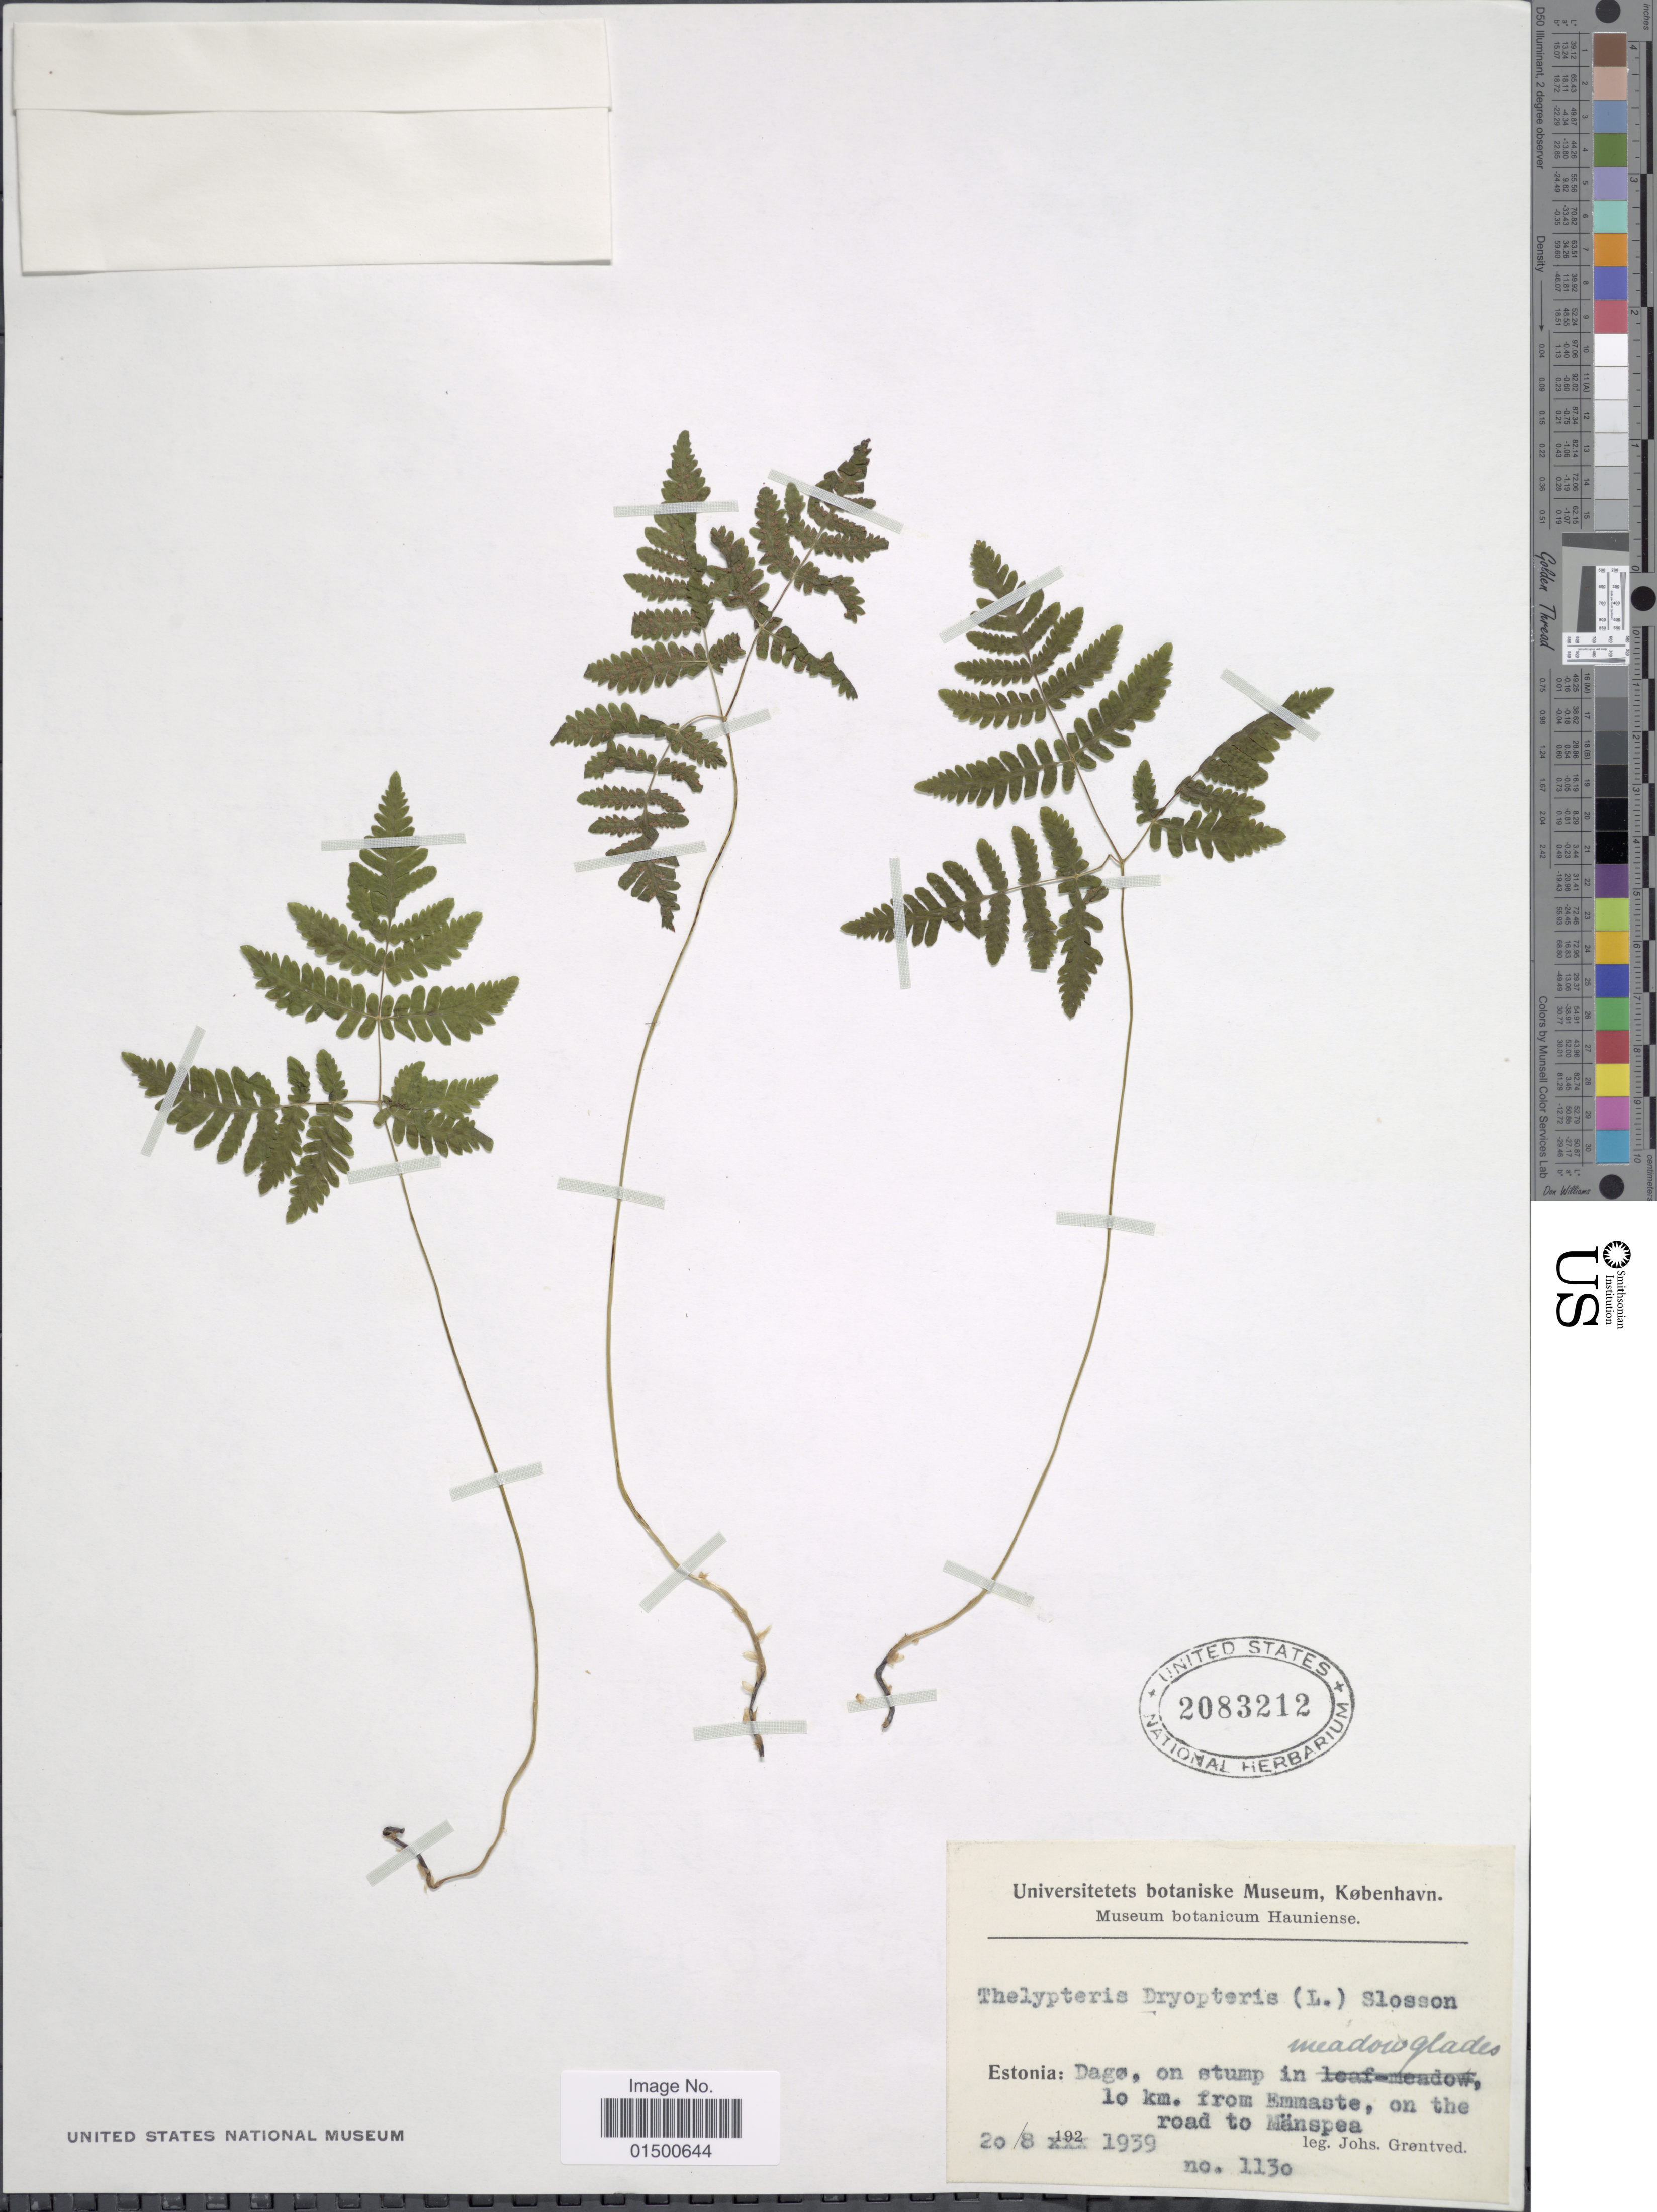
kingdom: Plantae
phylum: Tracheophyta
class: Polypodiopsida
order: Polypodiales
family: Cystopteridaceae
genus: Gymnocarpium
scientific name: Gymnocarpium disjunctum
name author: (Rupr.) Ching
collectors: J. Gröntved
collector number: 1130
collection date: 1939-08-20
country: Estonia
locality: Dago, on stump in Meadowglades 10 km from Emmaste, on the road to Manspea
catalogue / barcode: US 2083212